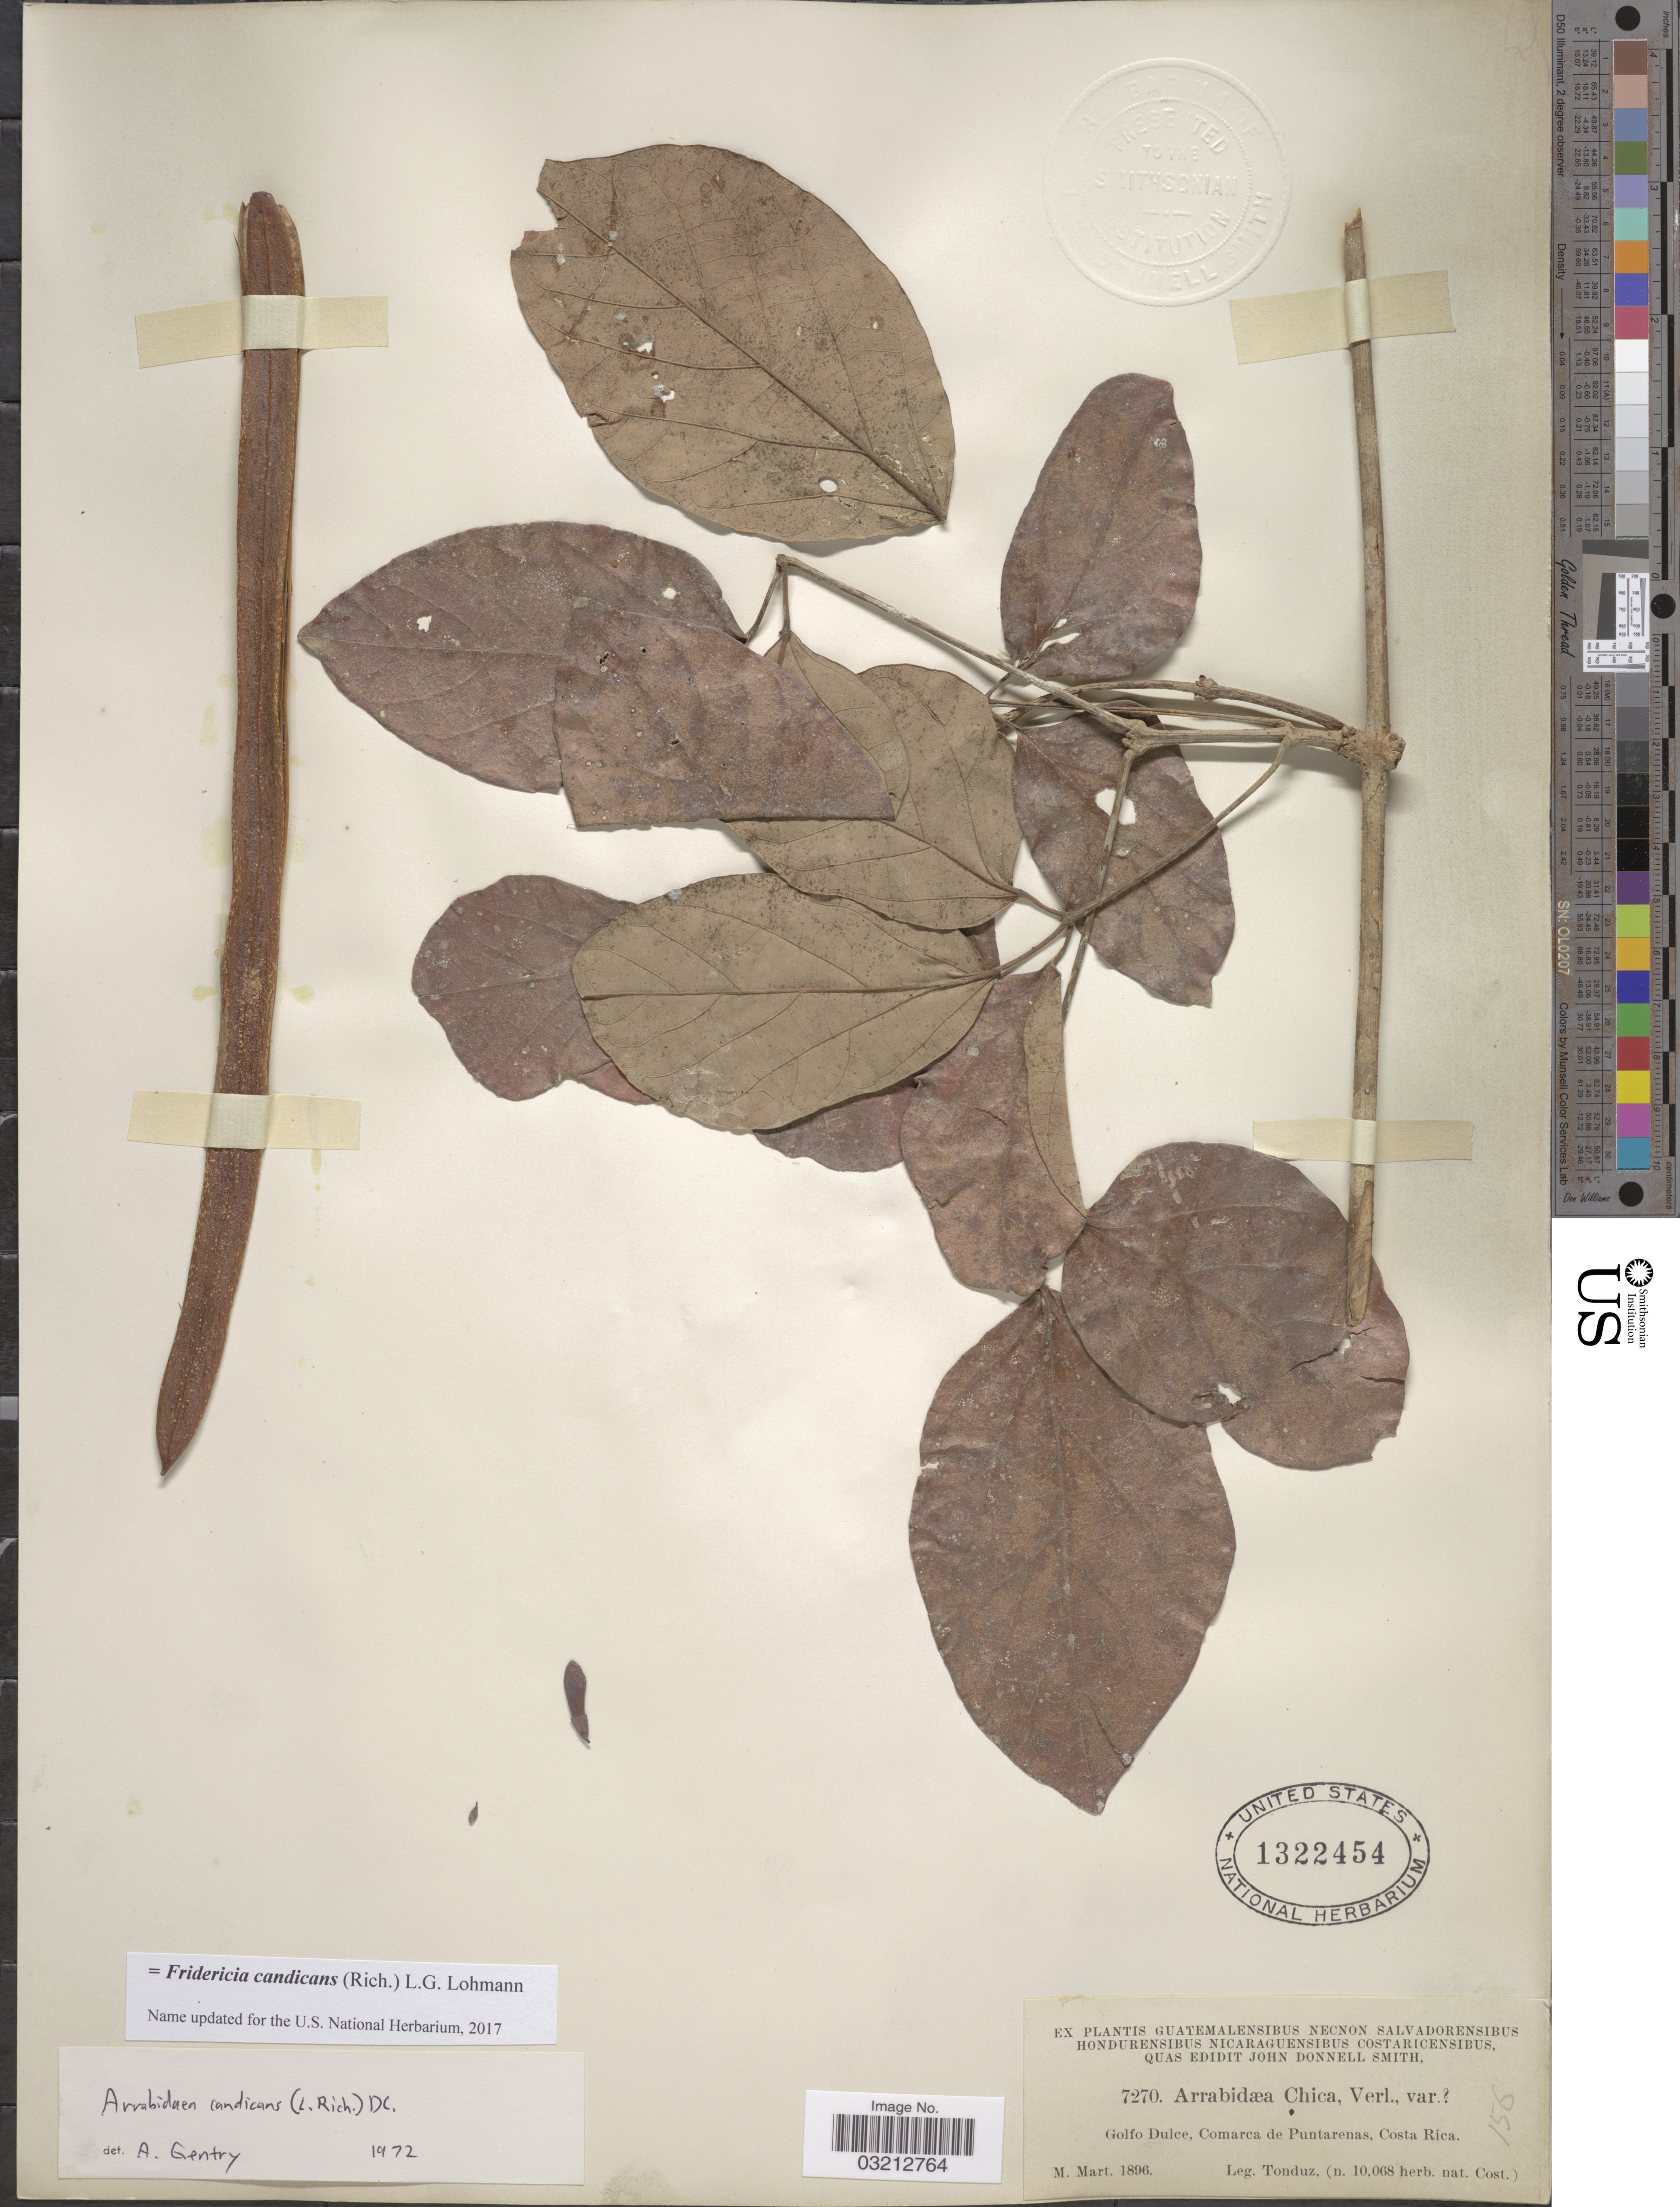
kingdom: Plantae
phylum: Tracheophyta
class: Magnoliopsida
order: Lamiales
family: Bignoniaceae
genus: Fridericia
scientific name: Fridericia candicans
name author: (Rich.) L.G. Lohmann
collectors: Tonduz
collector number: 7270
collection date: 1896-03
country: Costa Rica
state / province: Puntarenas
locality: Golfo Dulce, Comarca de Puntarenas.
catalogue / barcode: US 1322454